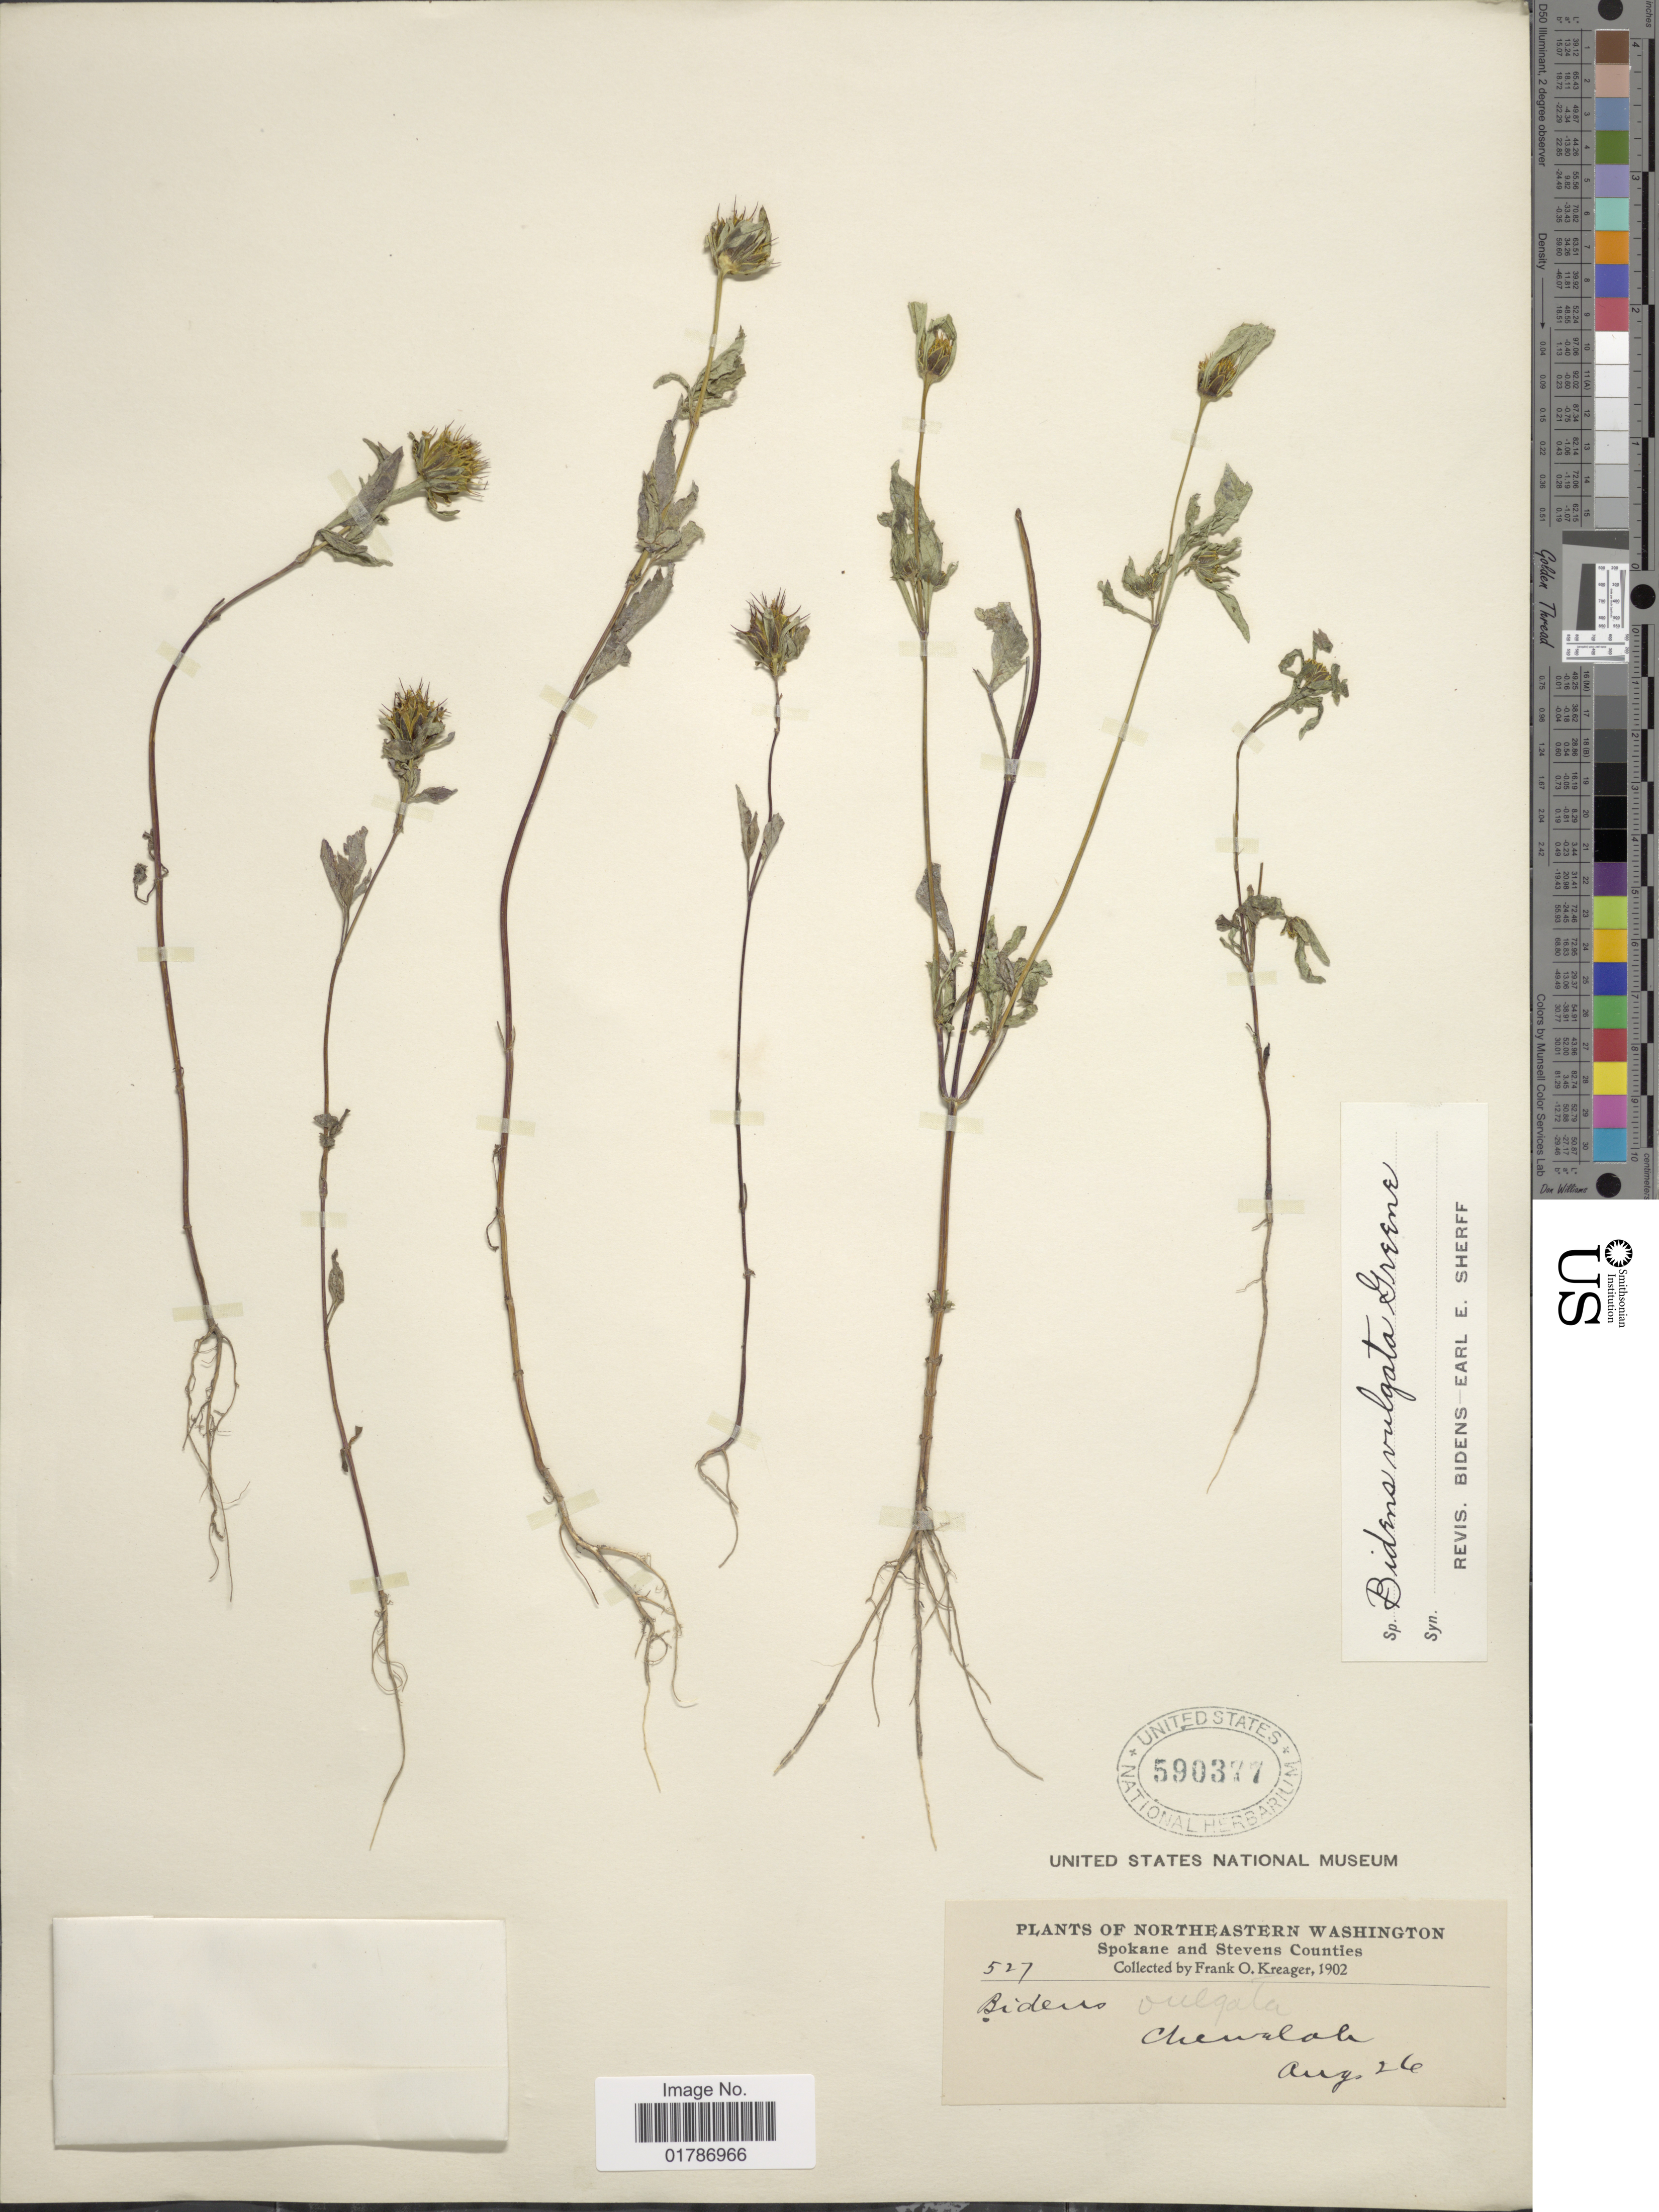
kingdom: Plantae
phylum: Tracheophyta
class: Magnoliopsida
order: Asterales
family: Asteraceae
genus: Bidens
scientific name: Bidens vulgata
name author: Greene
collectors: F. Kreager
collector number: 527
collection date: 1902-08-26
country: United States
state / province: Washington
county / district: Spokane / Stevens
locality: Northeastern Washington, Spokane and Stevens Counties, Chewaloh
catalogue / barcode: US 590377